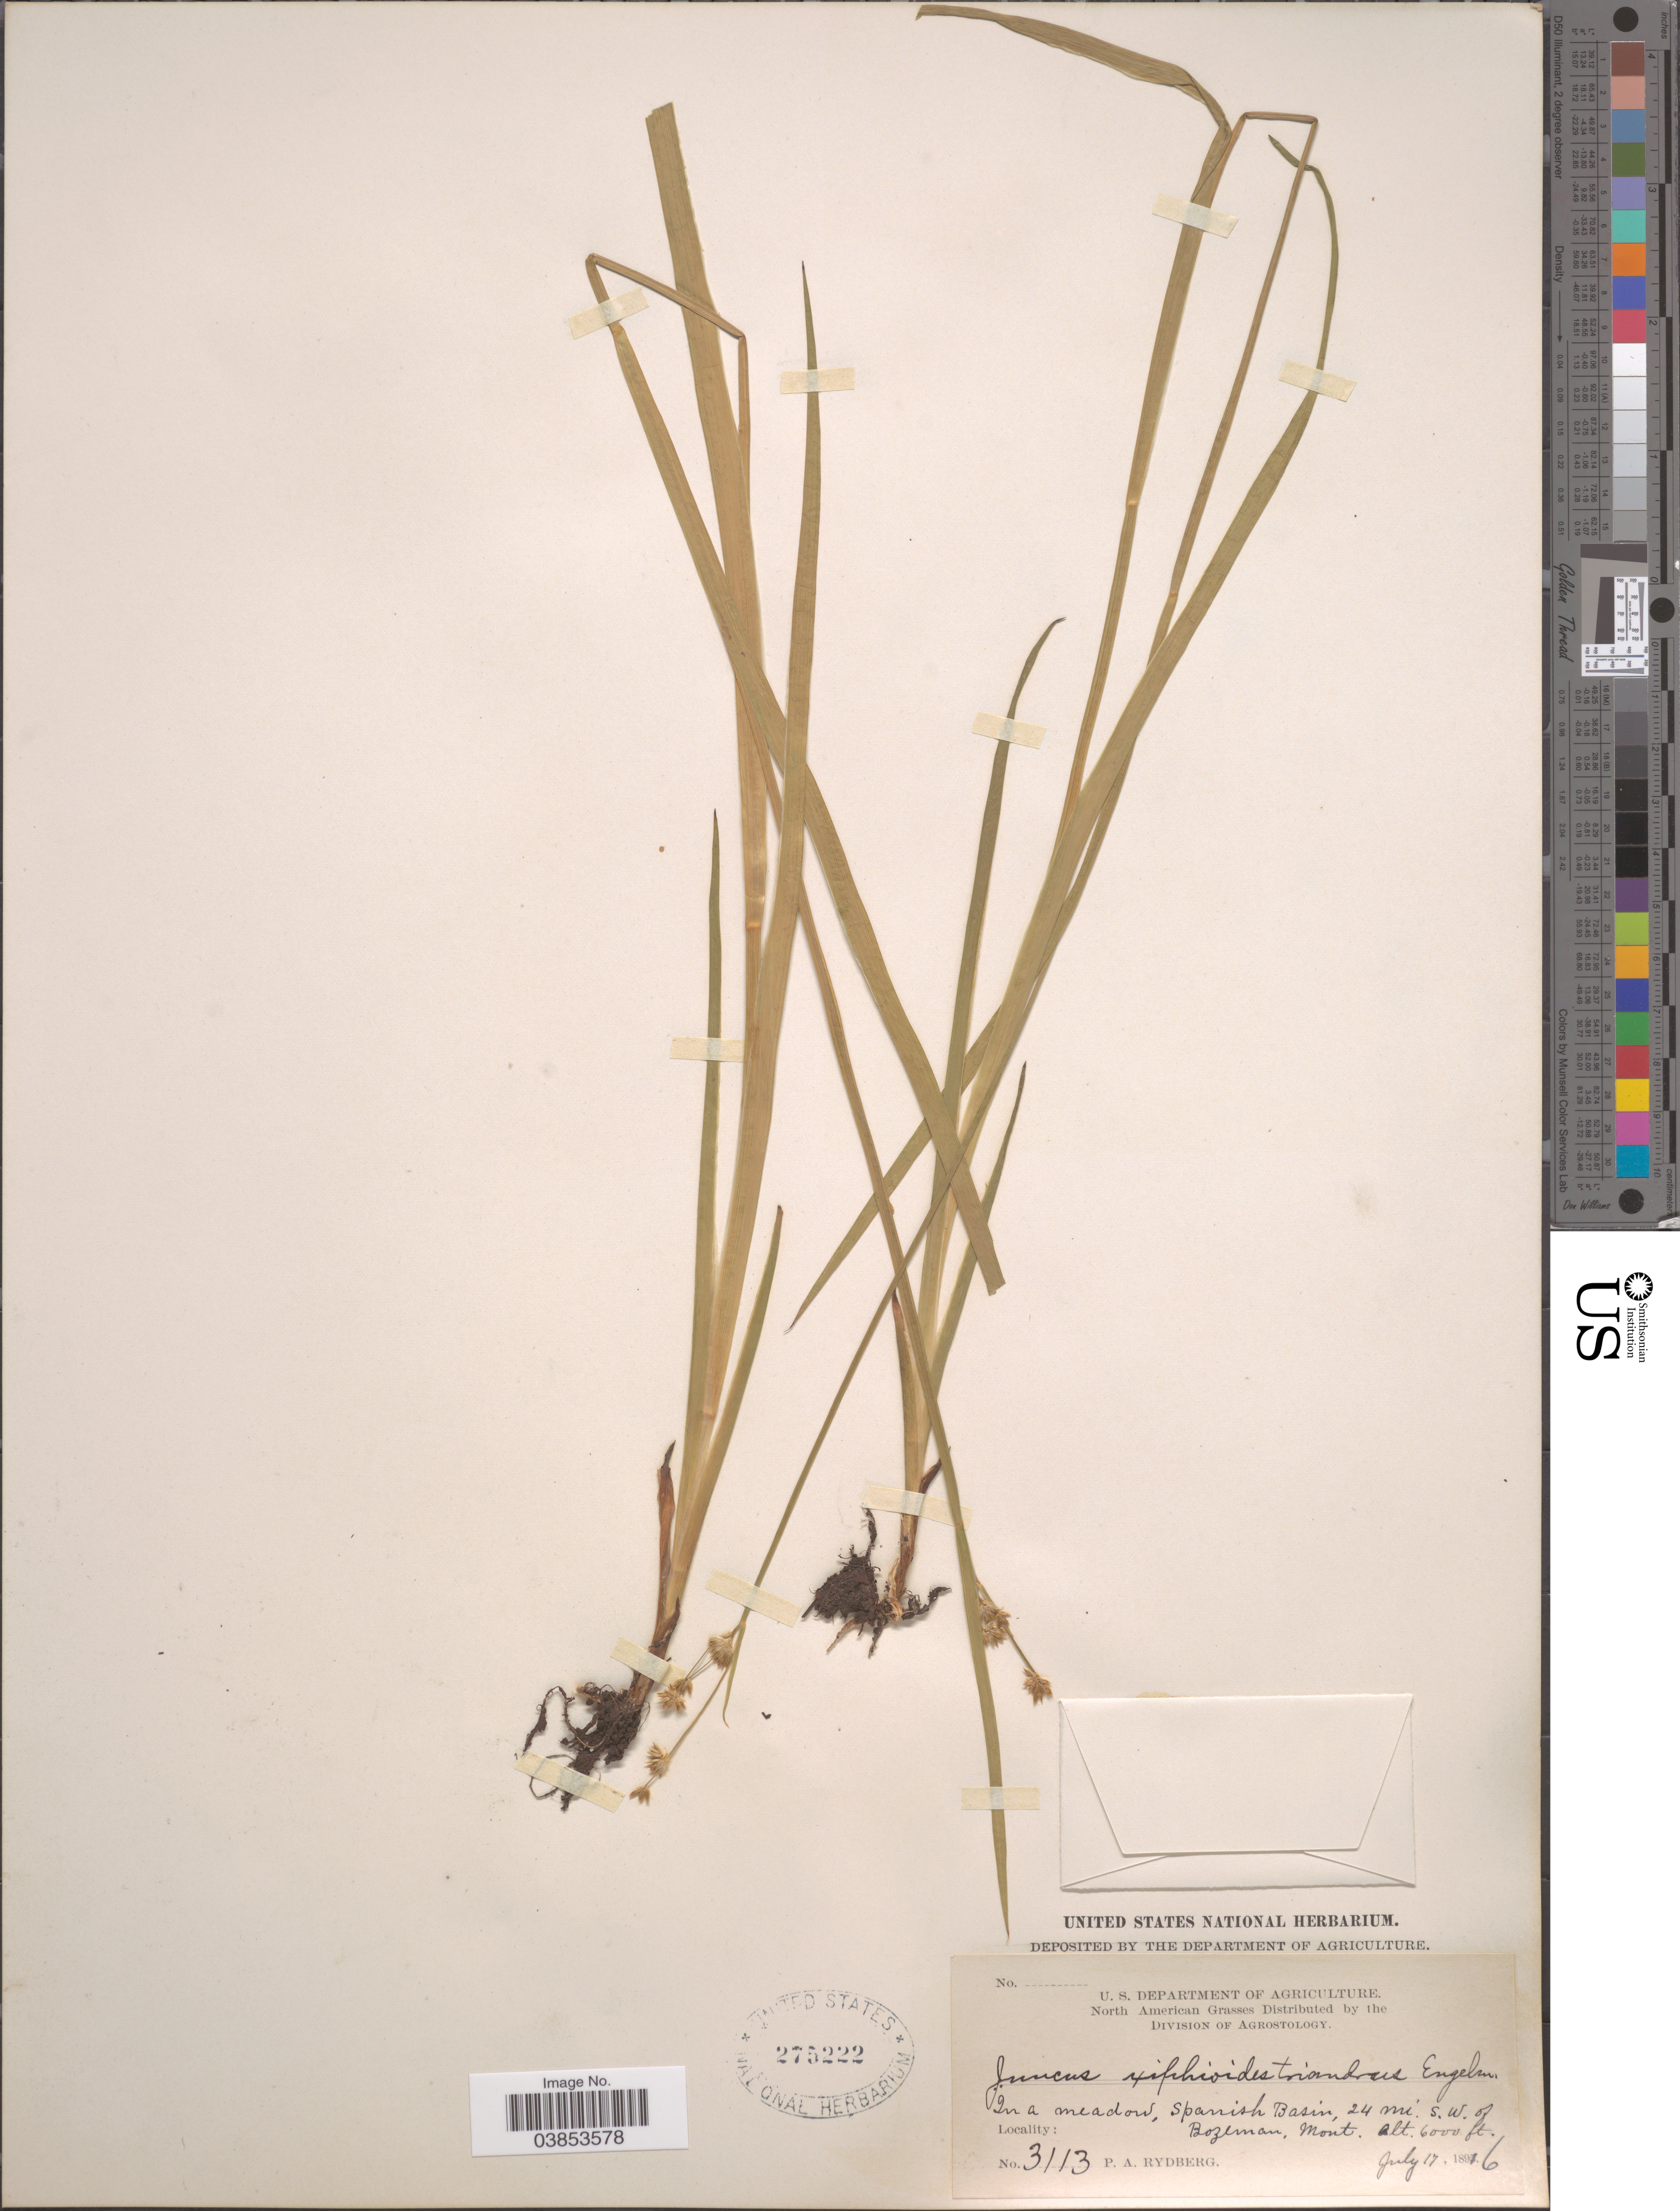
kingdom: Plantae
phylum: Tracheophyta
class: Liliopsida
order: Poales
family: Juncaceae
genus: Juncus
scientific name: Juncus ensifolius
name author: Wikstr.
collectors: P. A. Rydberg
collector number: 3113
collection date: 1896-07-17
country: United States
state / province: Montana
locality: Spanish Basin, 24 mi. S.W. of Bozeman.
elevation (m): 1829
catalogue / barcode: US 275222